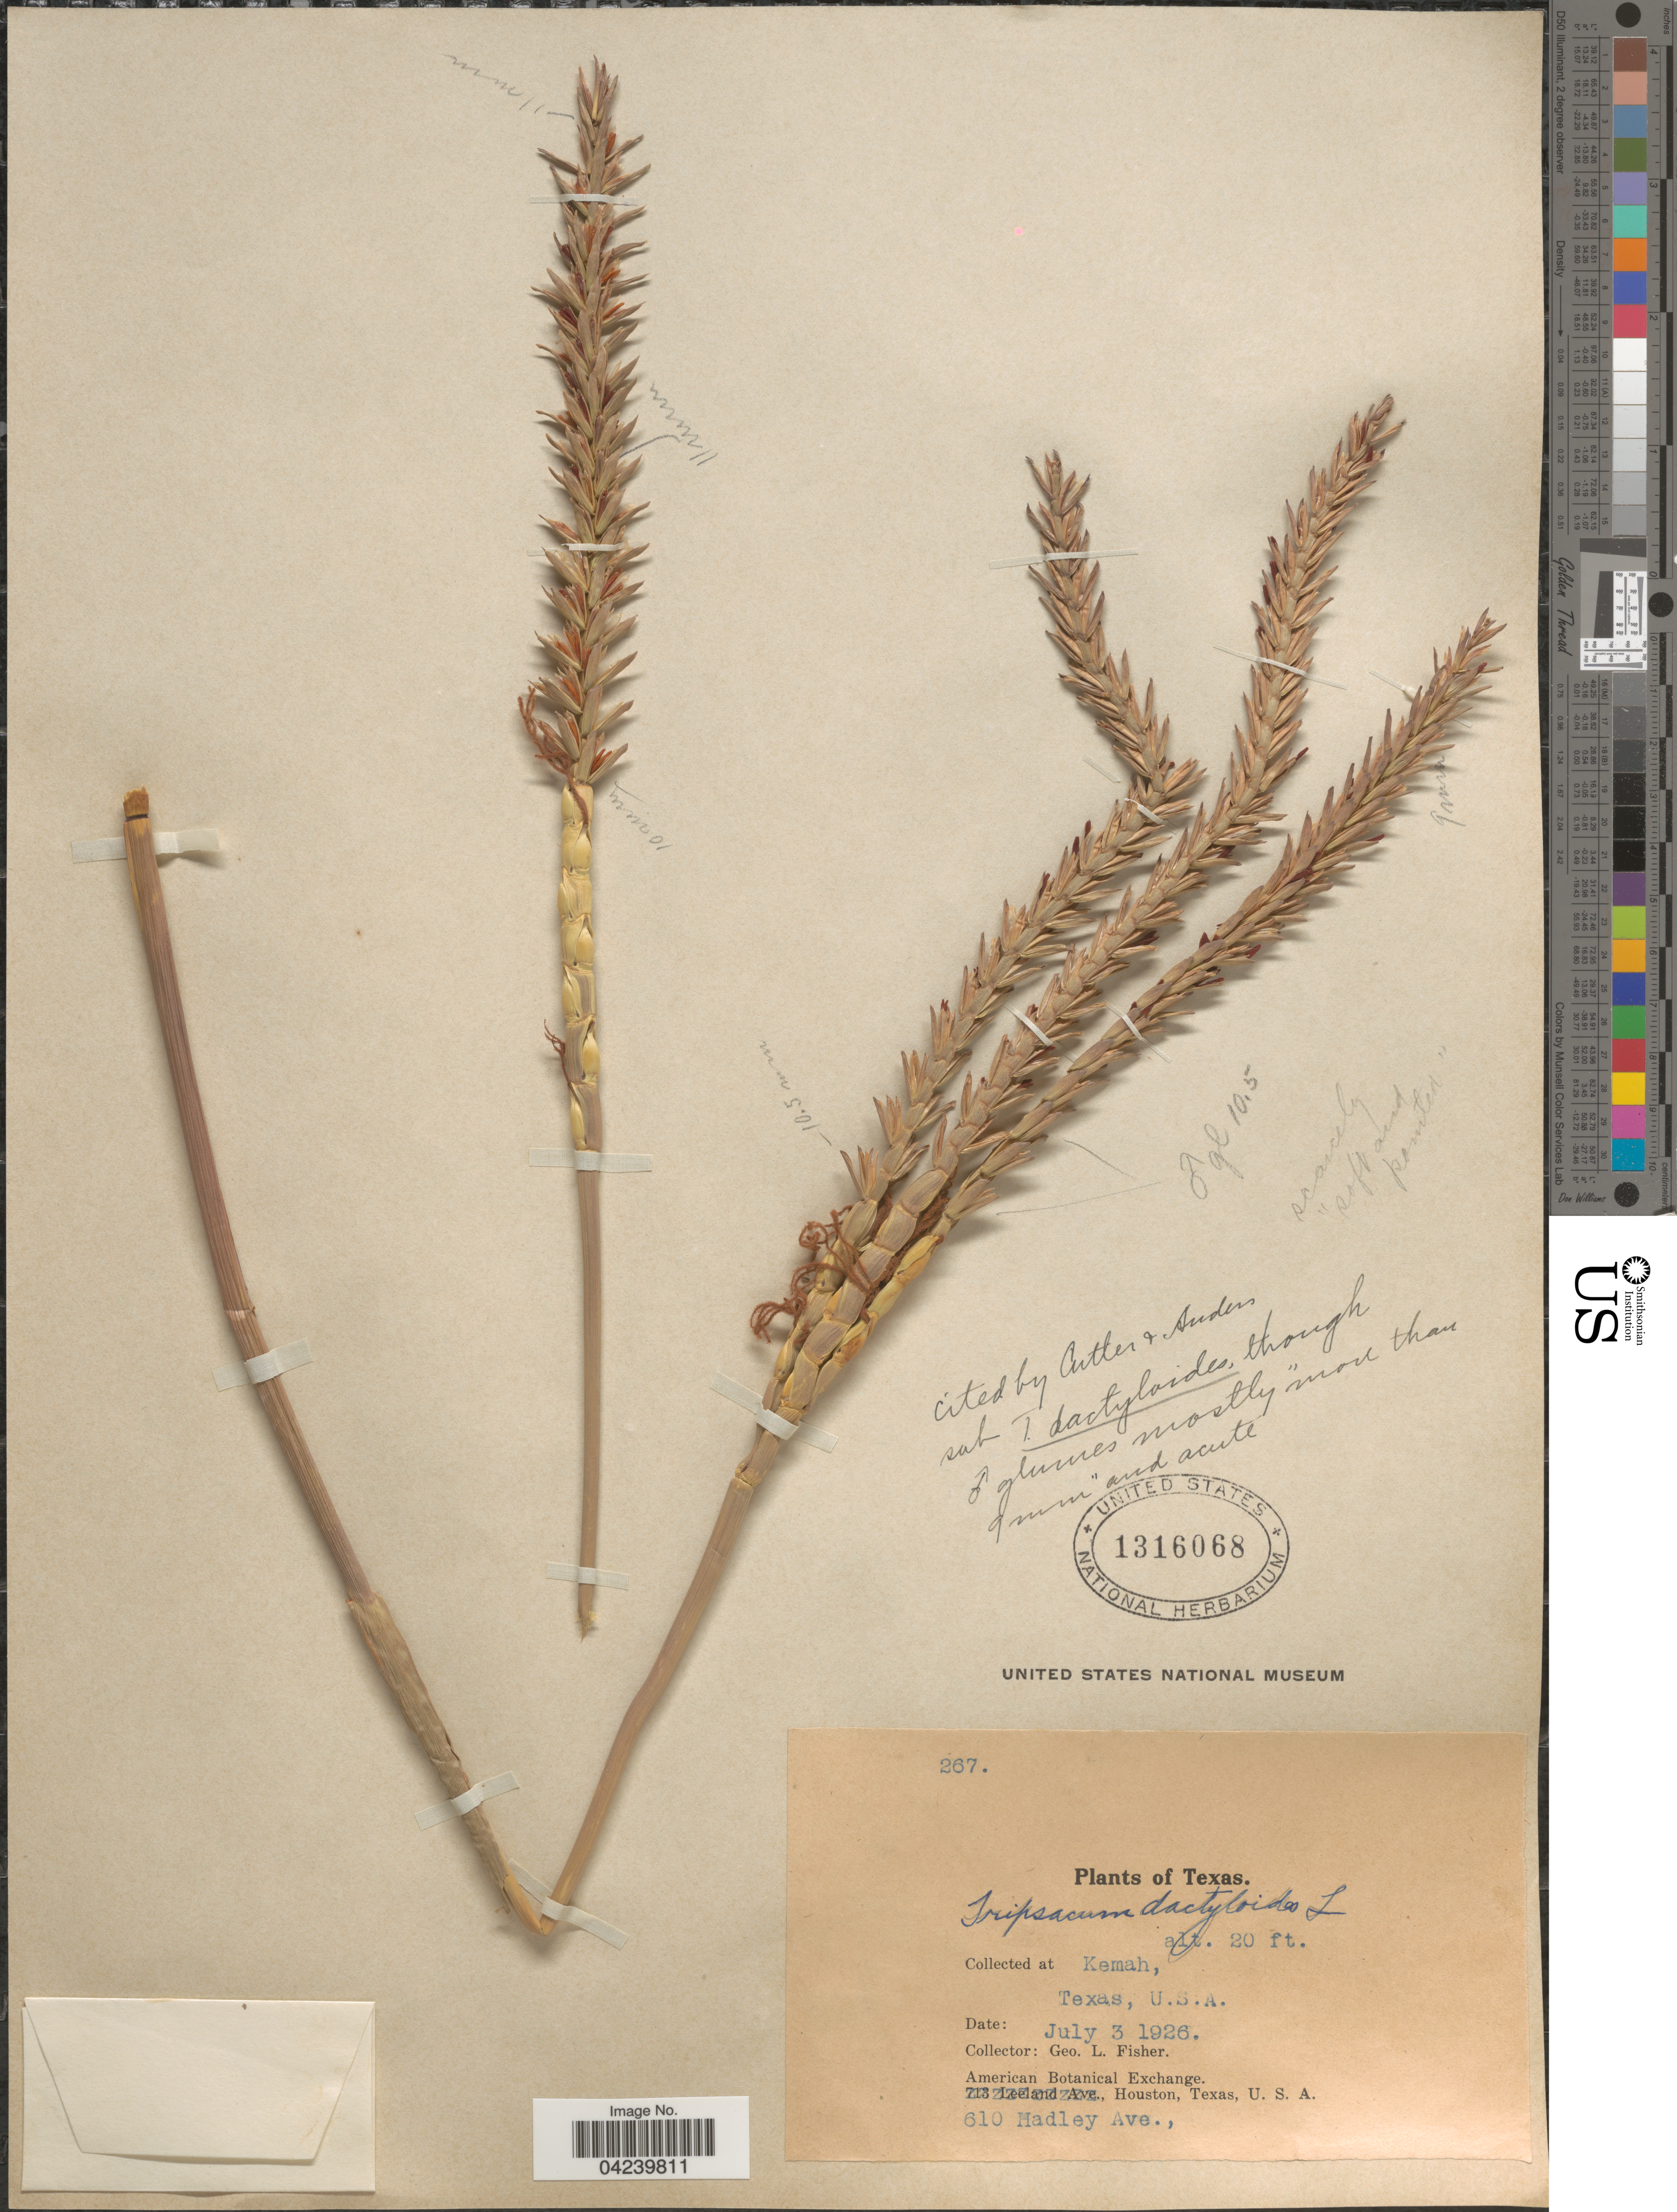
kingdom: Plantae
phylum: Tracheophyta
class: Liliopsida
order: Poales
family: Poaceae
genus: Tripsacum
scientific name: Tripsacum dactyloides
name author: (L.) L.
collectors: G. L. Fisher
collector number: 267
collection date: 1926-07-03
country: United States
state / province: Texas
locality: At Kemah.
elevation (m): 6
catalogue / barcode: US 1316068